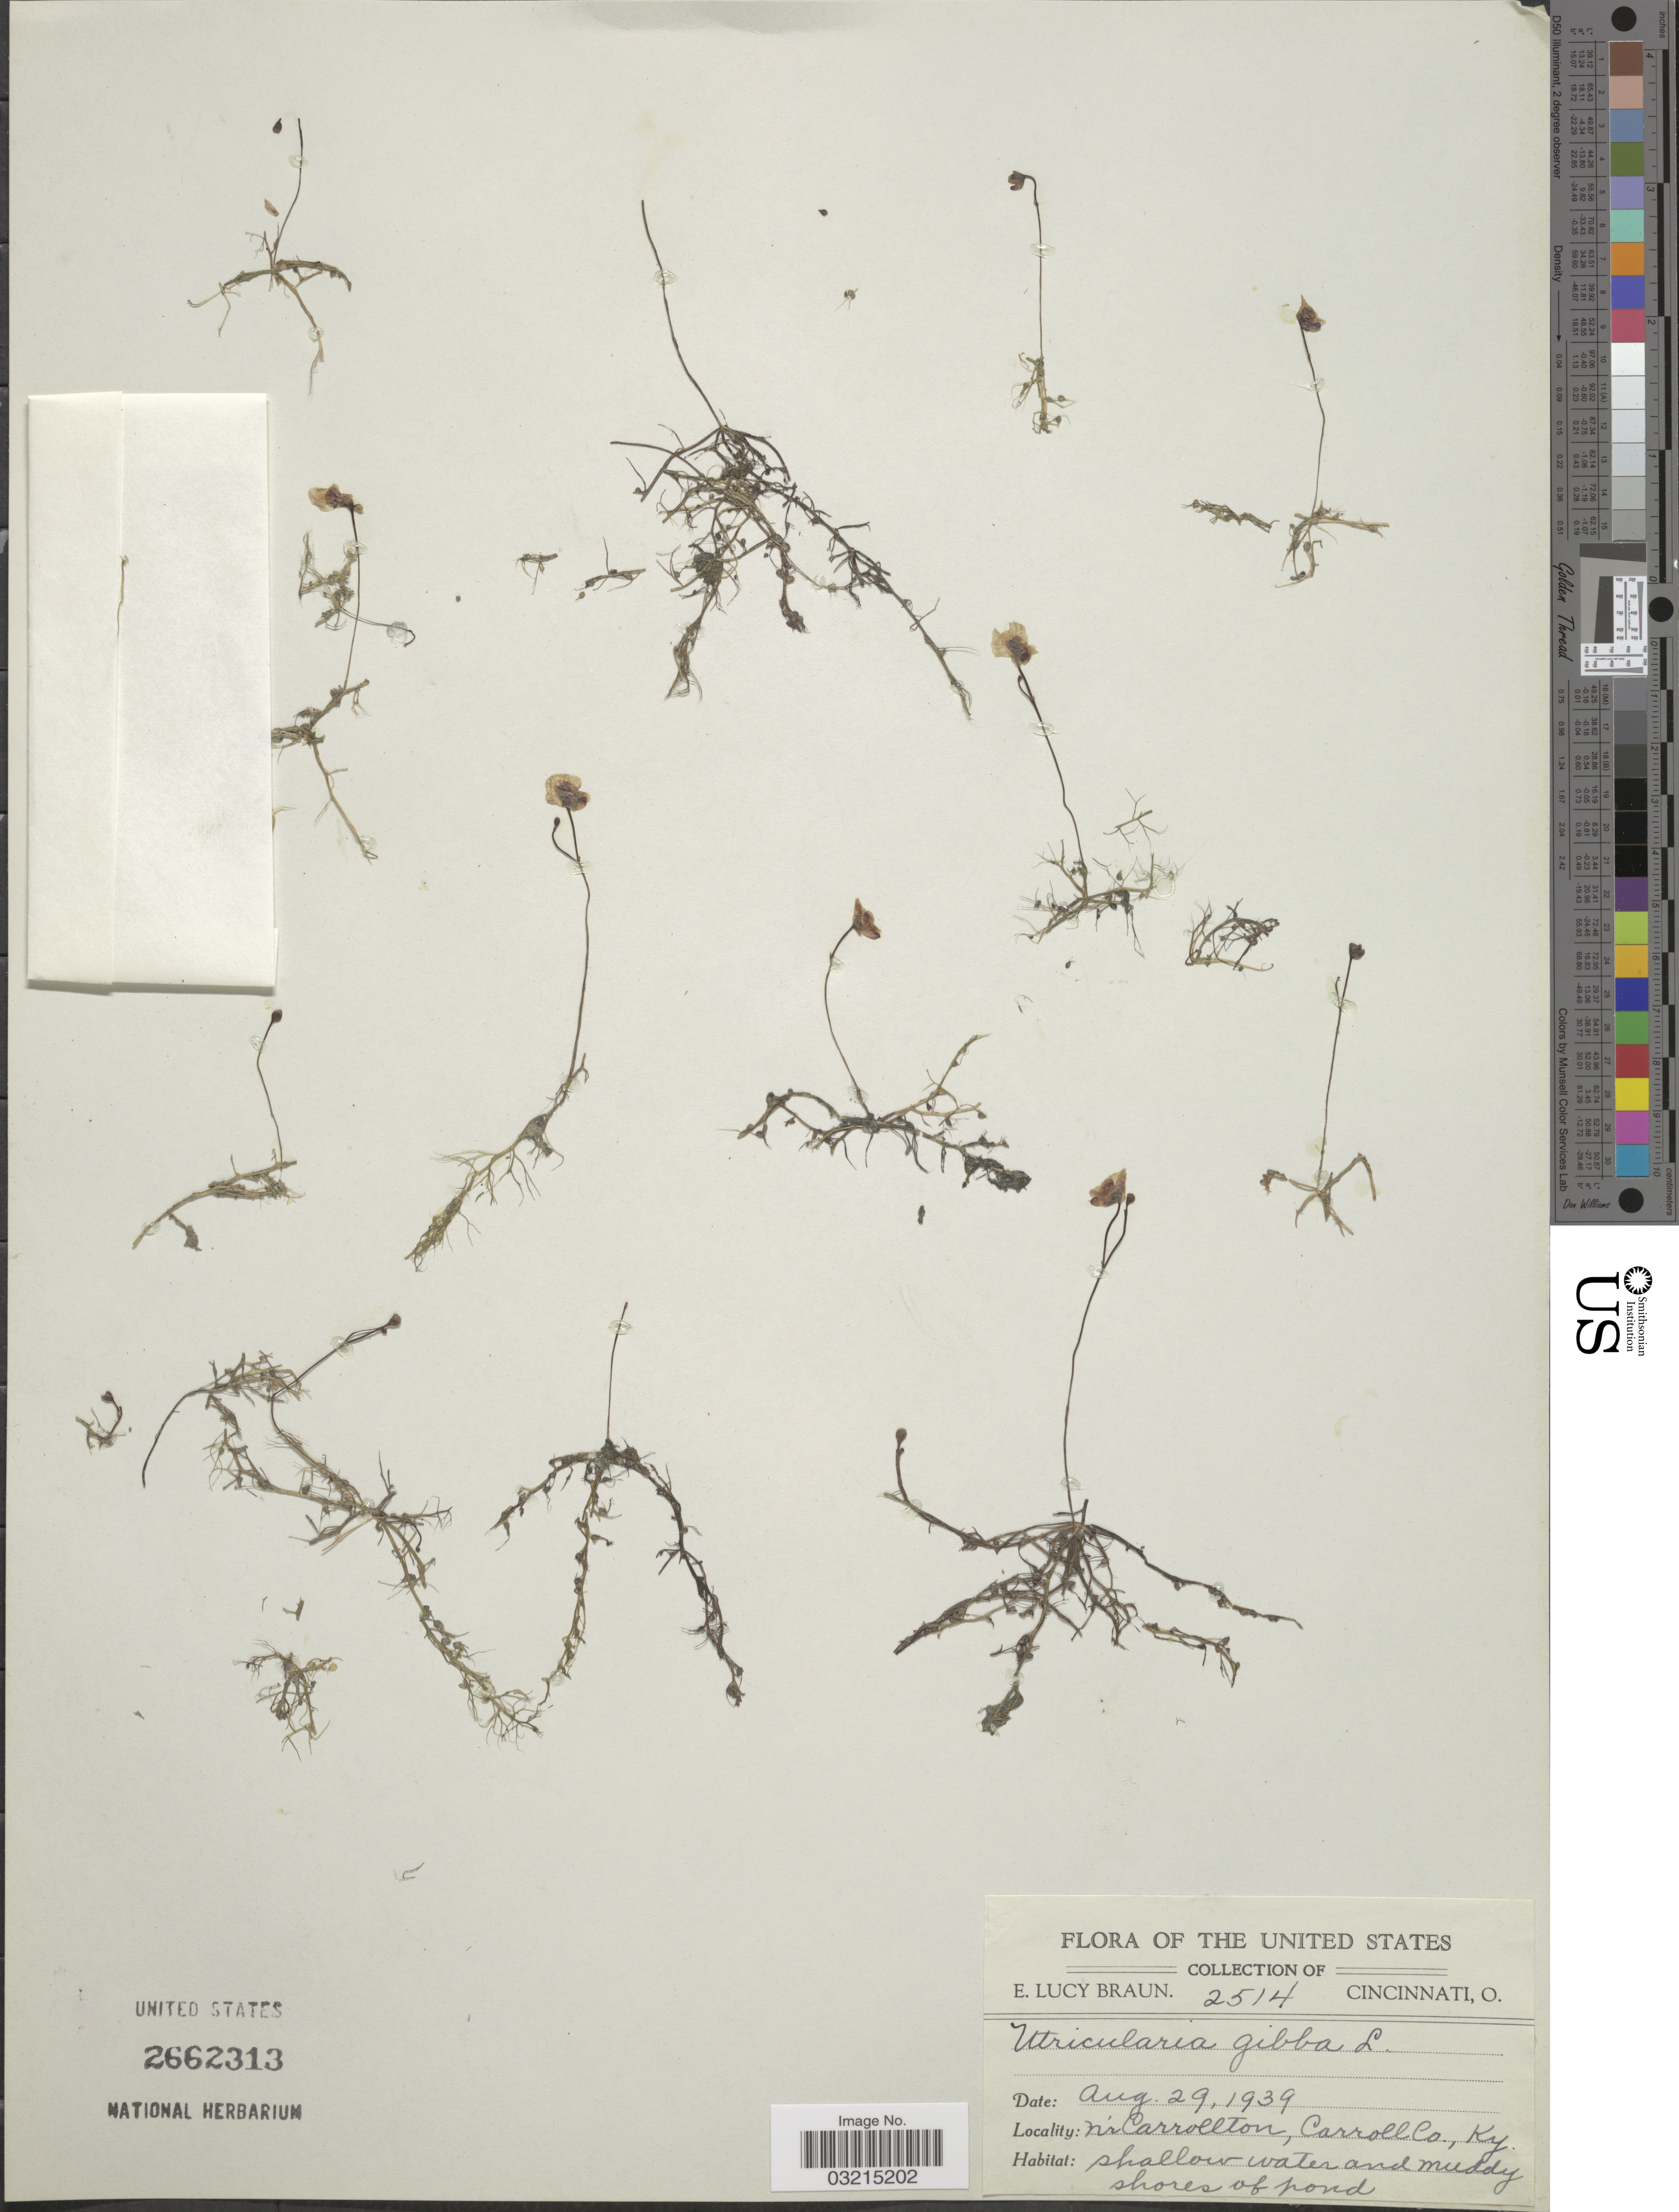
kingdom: Plantae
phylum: Tracheophyta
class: Magnoliopsida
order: Lamiales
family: Lentibulariaceae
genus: Utricularia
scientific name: Utricularia gibba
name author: L.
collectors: E. L. Braun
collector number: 2514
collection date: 1939-08-29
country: United States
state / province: Kentucky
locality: Nr Carrollton, Carroll Co.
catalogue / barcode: US 2662313